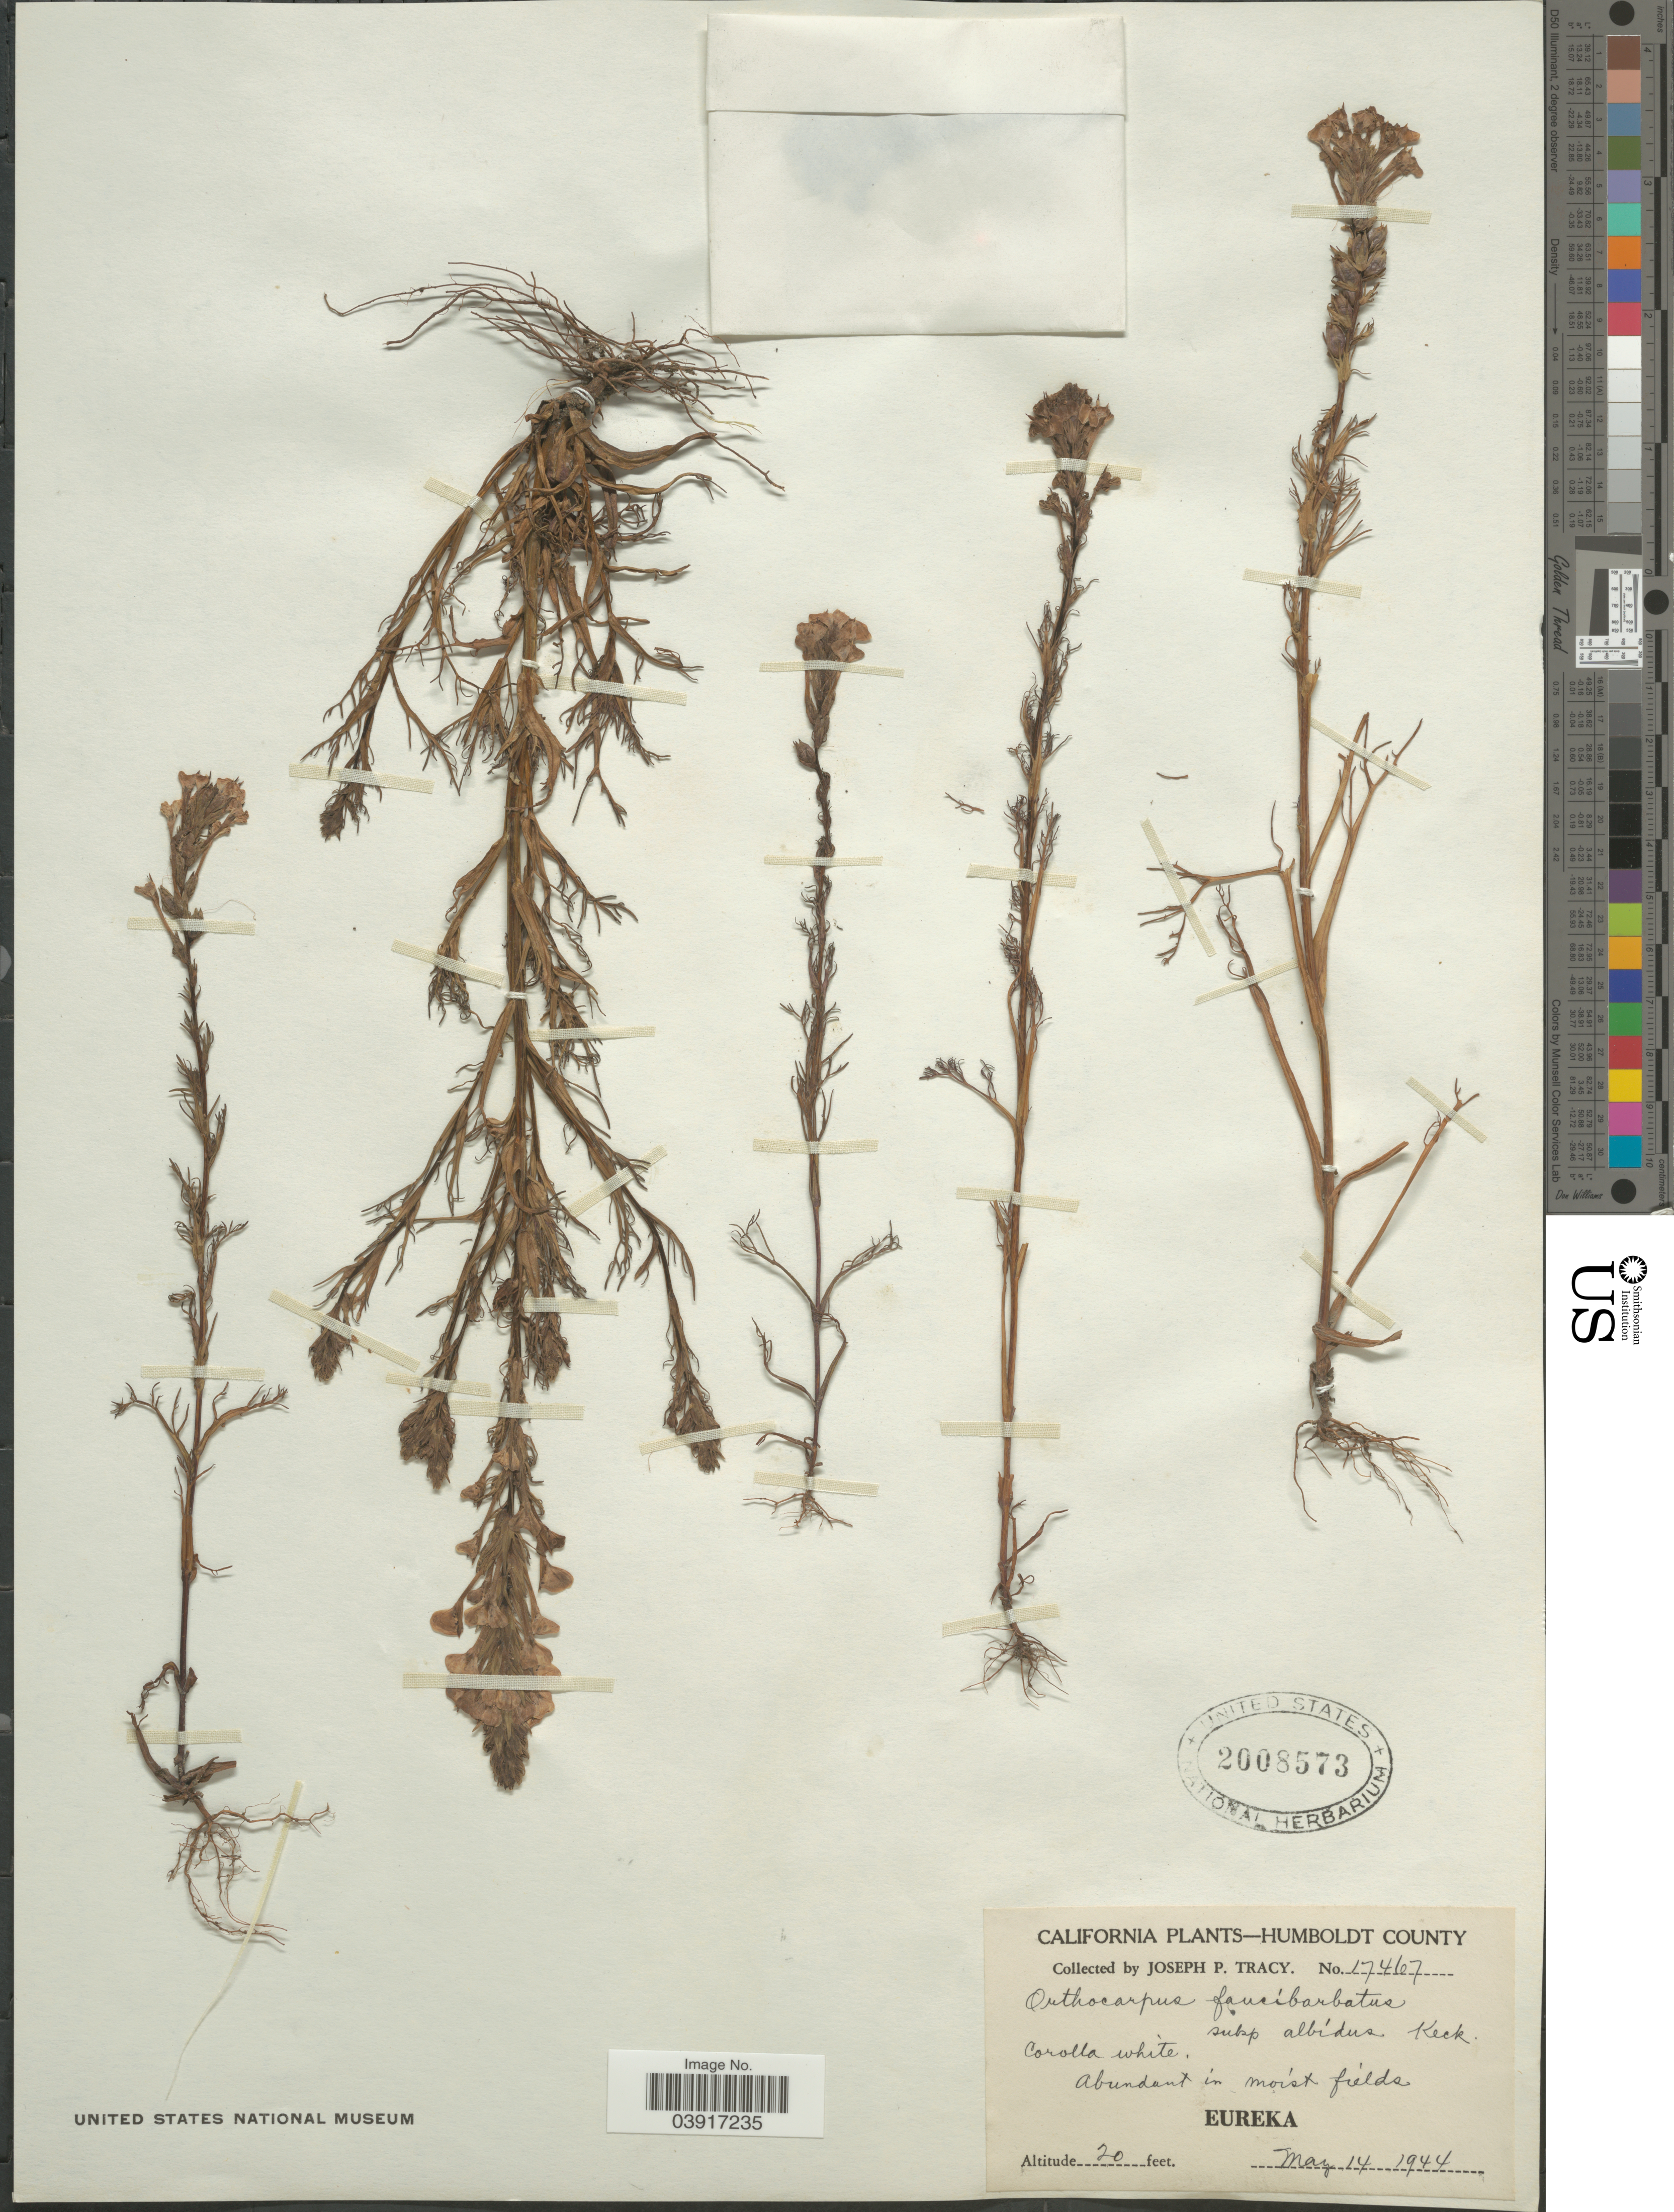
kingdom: Plantae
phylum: Tracheophyta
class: Magnoliopsida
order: Lamiales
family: Orobanchaceae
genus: Orthocarpus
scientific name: Orthocarpus faucibarbatus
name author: A. Gray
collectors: J. Tracy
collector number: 17467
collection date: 1944-05-14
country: United States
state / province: California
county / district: Humboldt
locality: Humboldt County. Eureka.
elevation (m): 6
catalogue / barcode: US 2008573